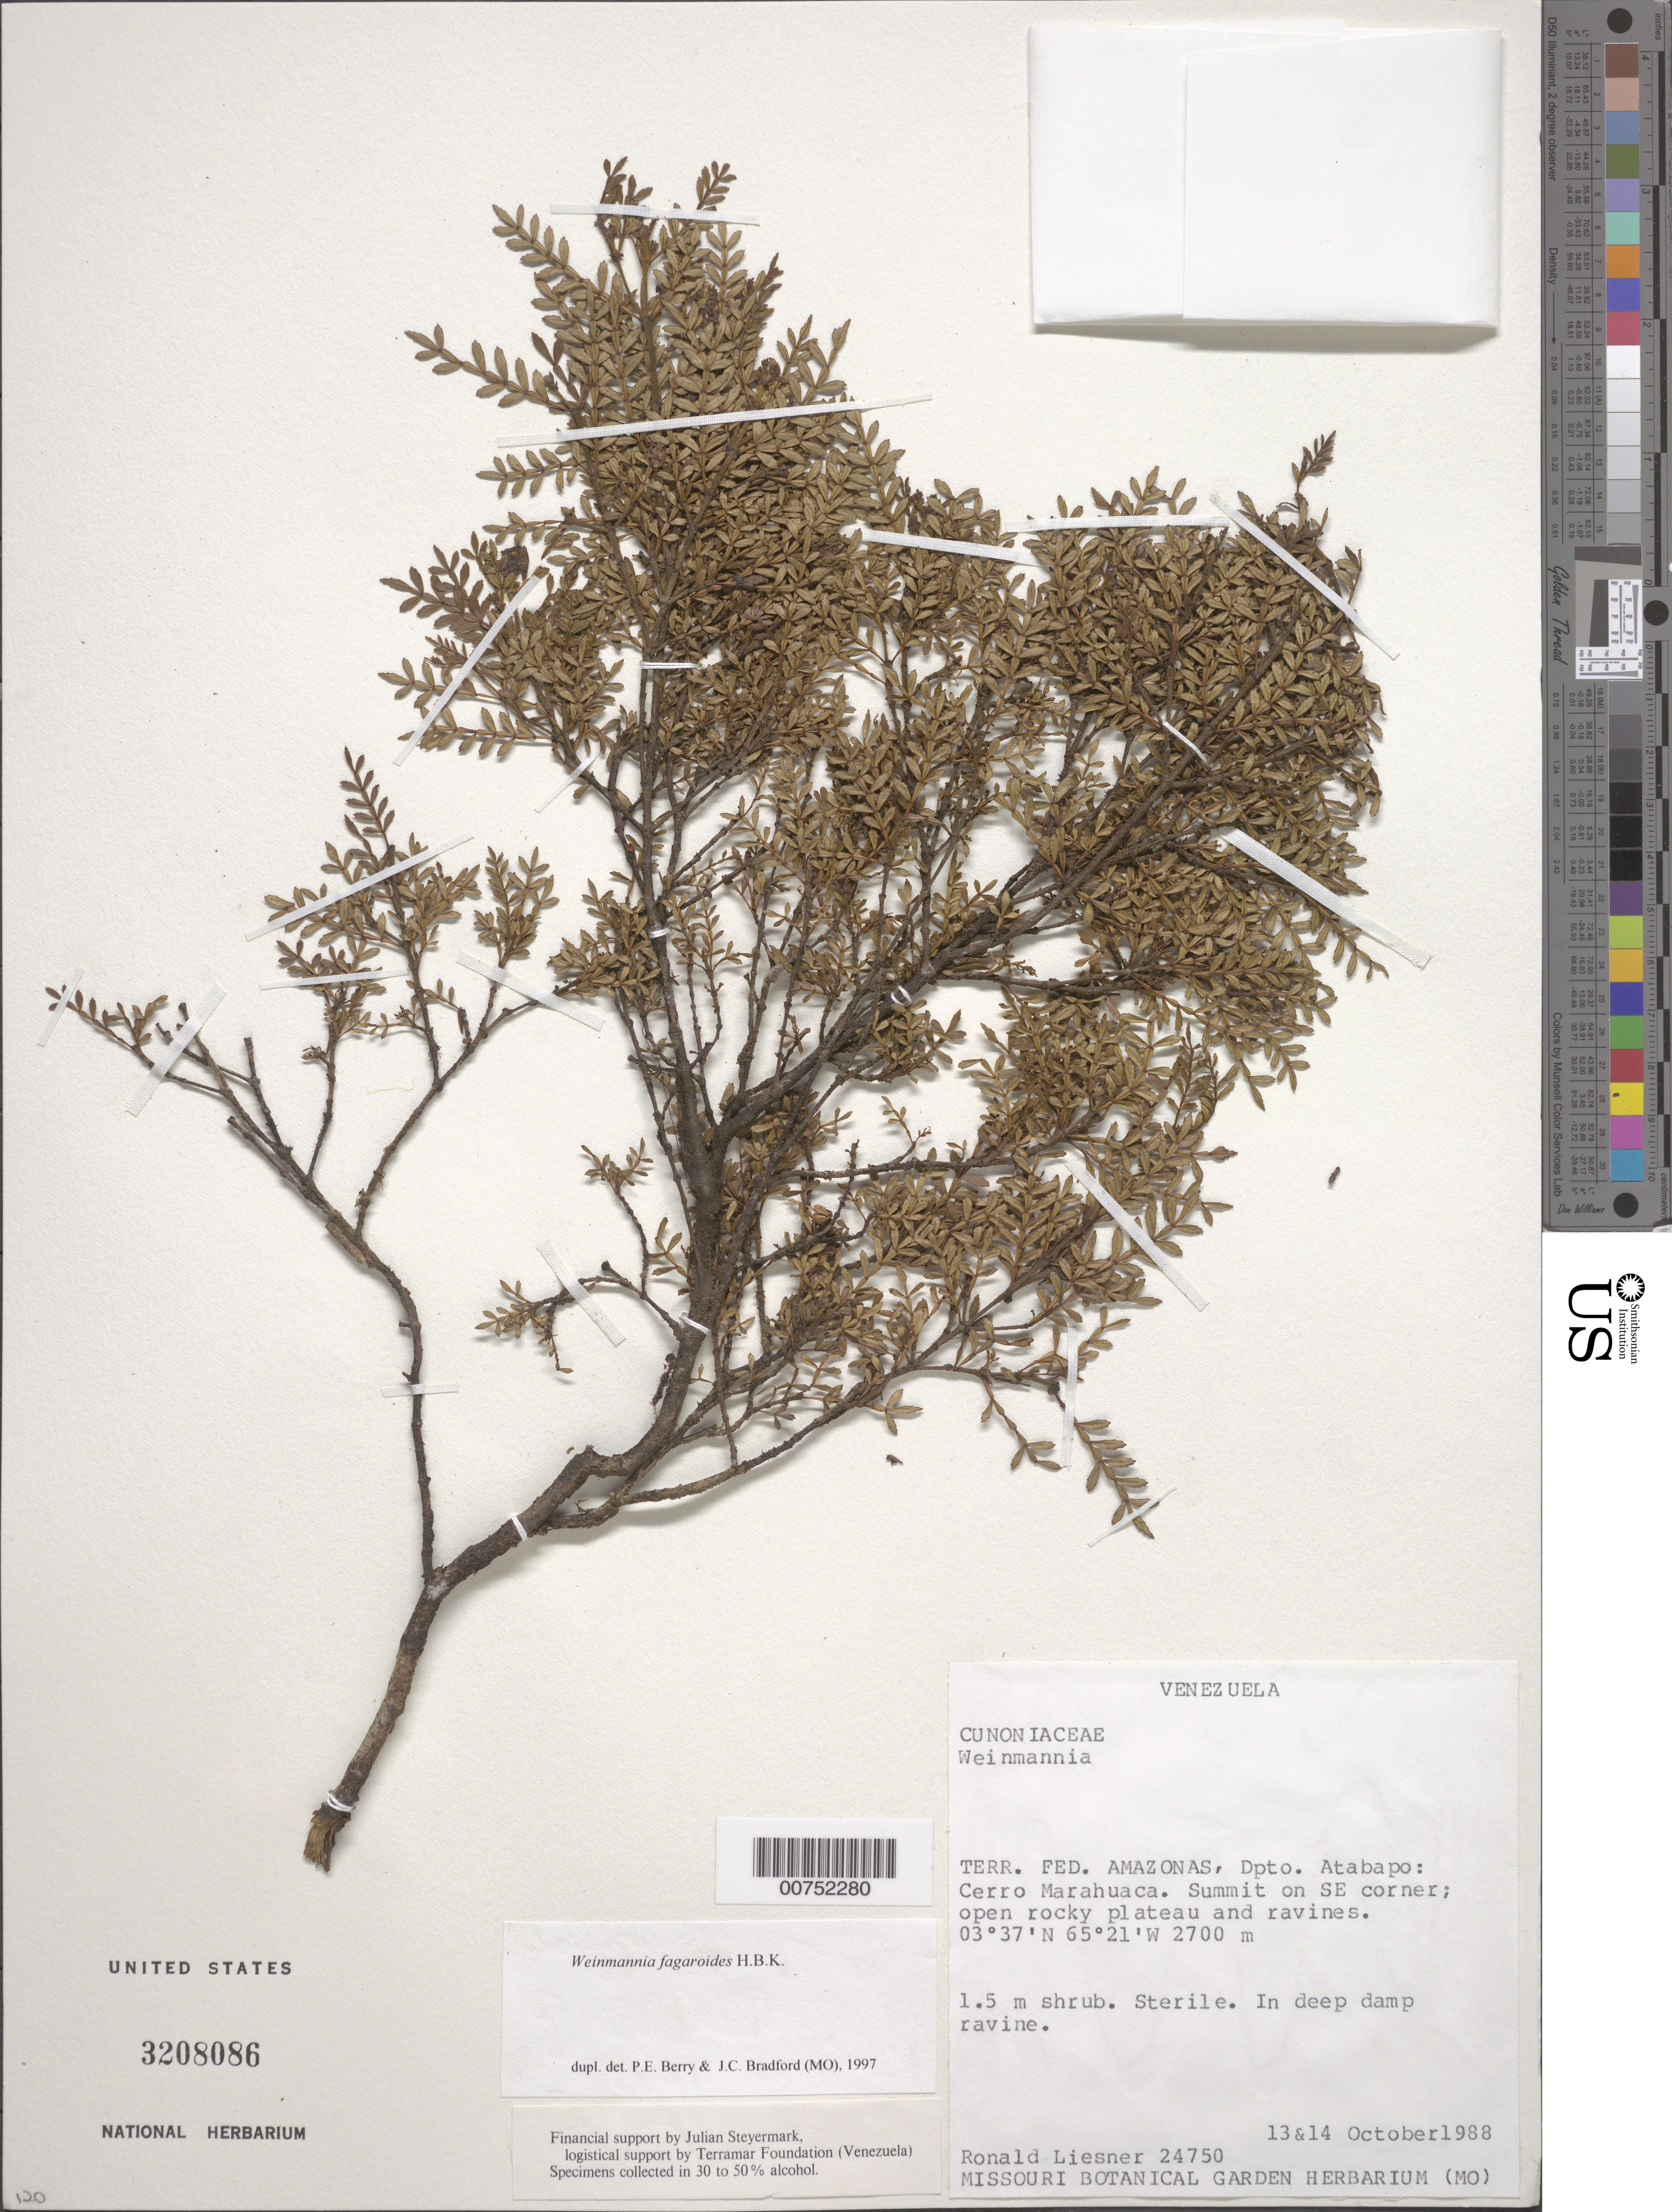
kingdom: Plantae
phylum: Tracheophyta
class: Magnoliopsida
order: Oxalidales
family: Cunoniaceae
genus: Weinmannia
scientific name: Weinmannia fagaroides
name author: Kunth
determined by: Berry, P. E.; Bradford, J. C.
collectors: R. L. Liesner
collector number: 24750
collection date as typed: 13-Oct-88 to 14-Oct-88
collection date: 1988-10-13/1988-10-14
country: Venezuela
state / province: Amazonas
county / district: Atabapo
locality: Cerro Marahuaca, summit on SE corner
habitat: Open rocky plateau and ravines; in deep damp ravine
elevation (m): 2700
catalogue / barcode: US 3208086